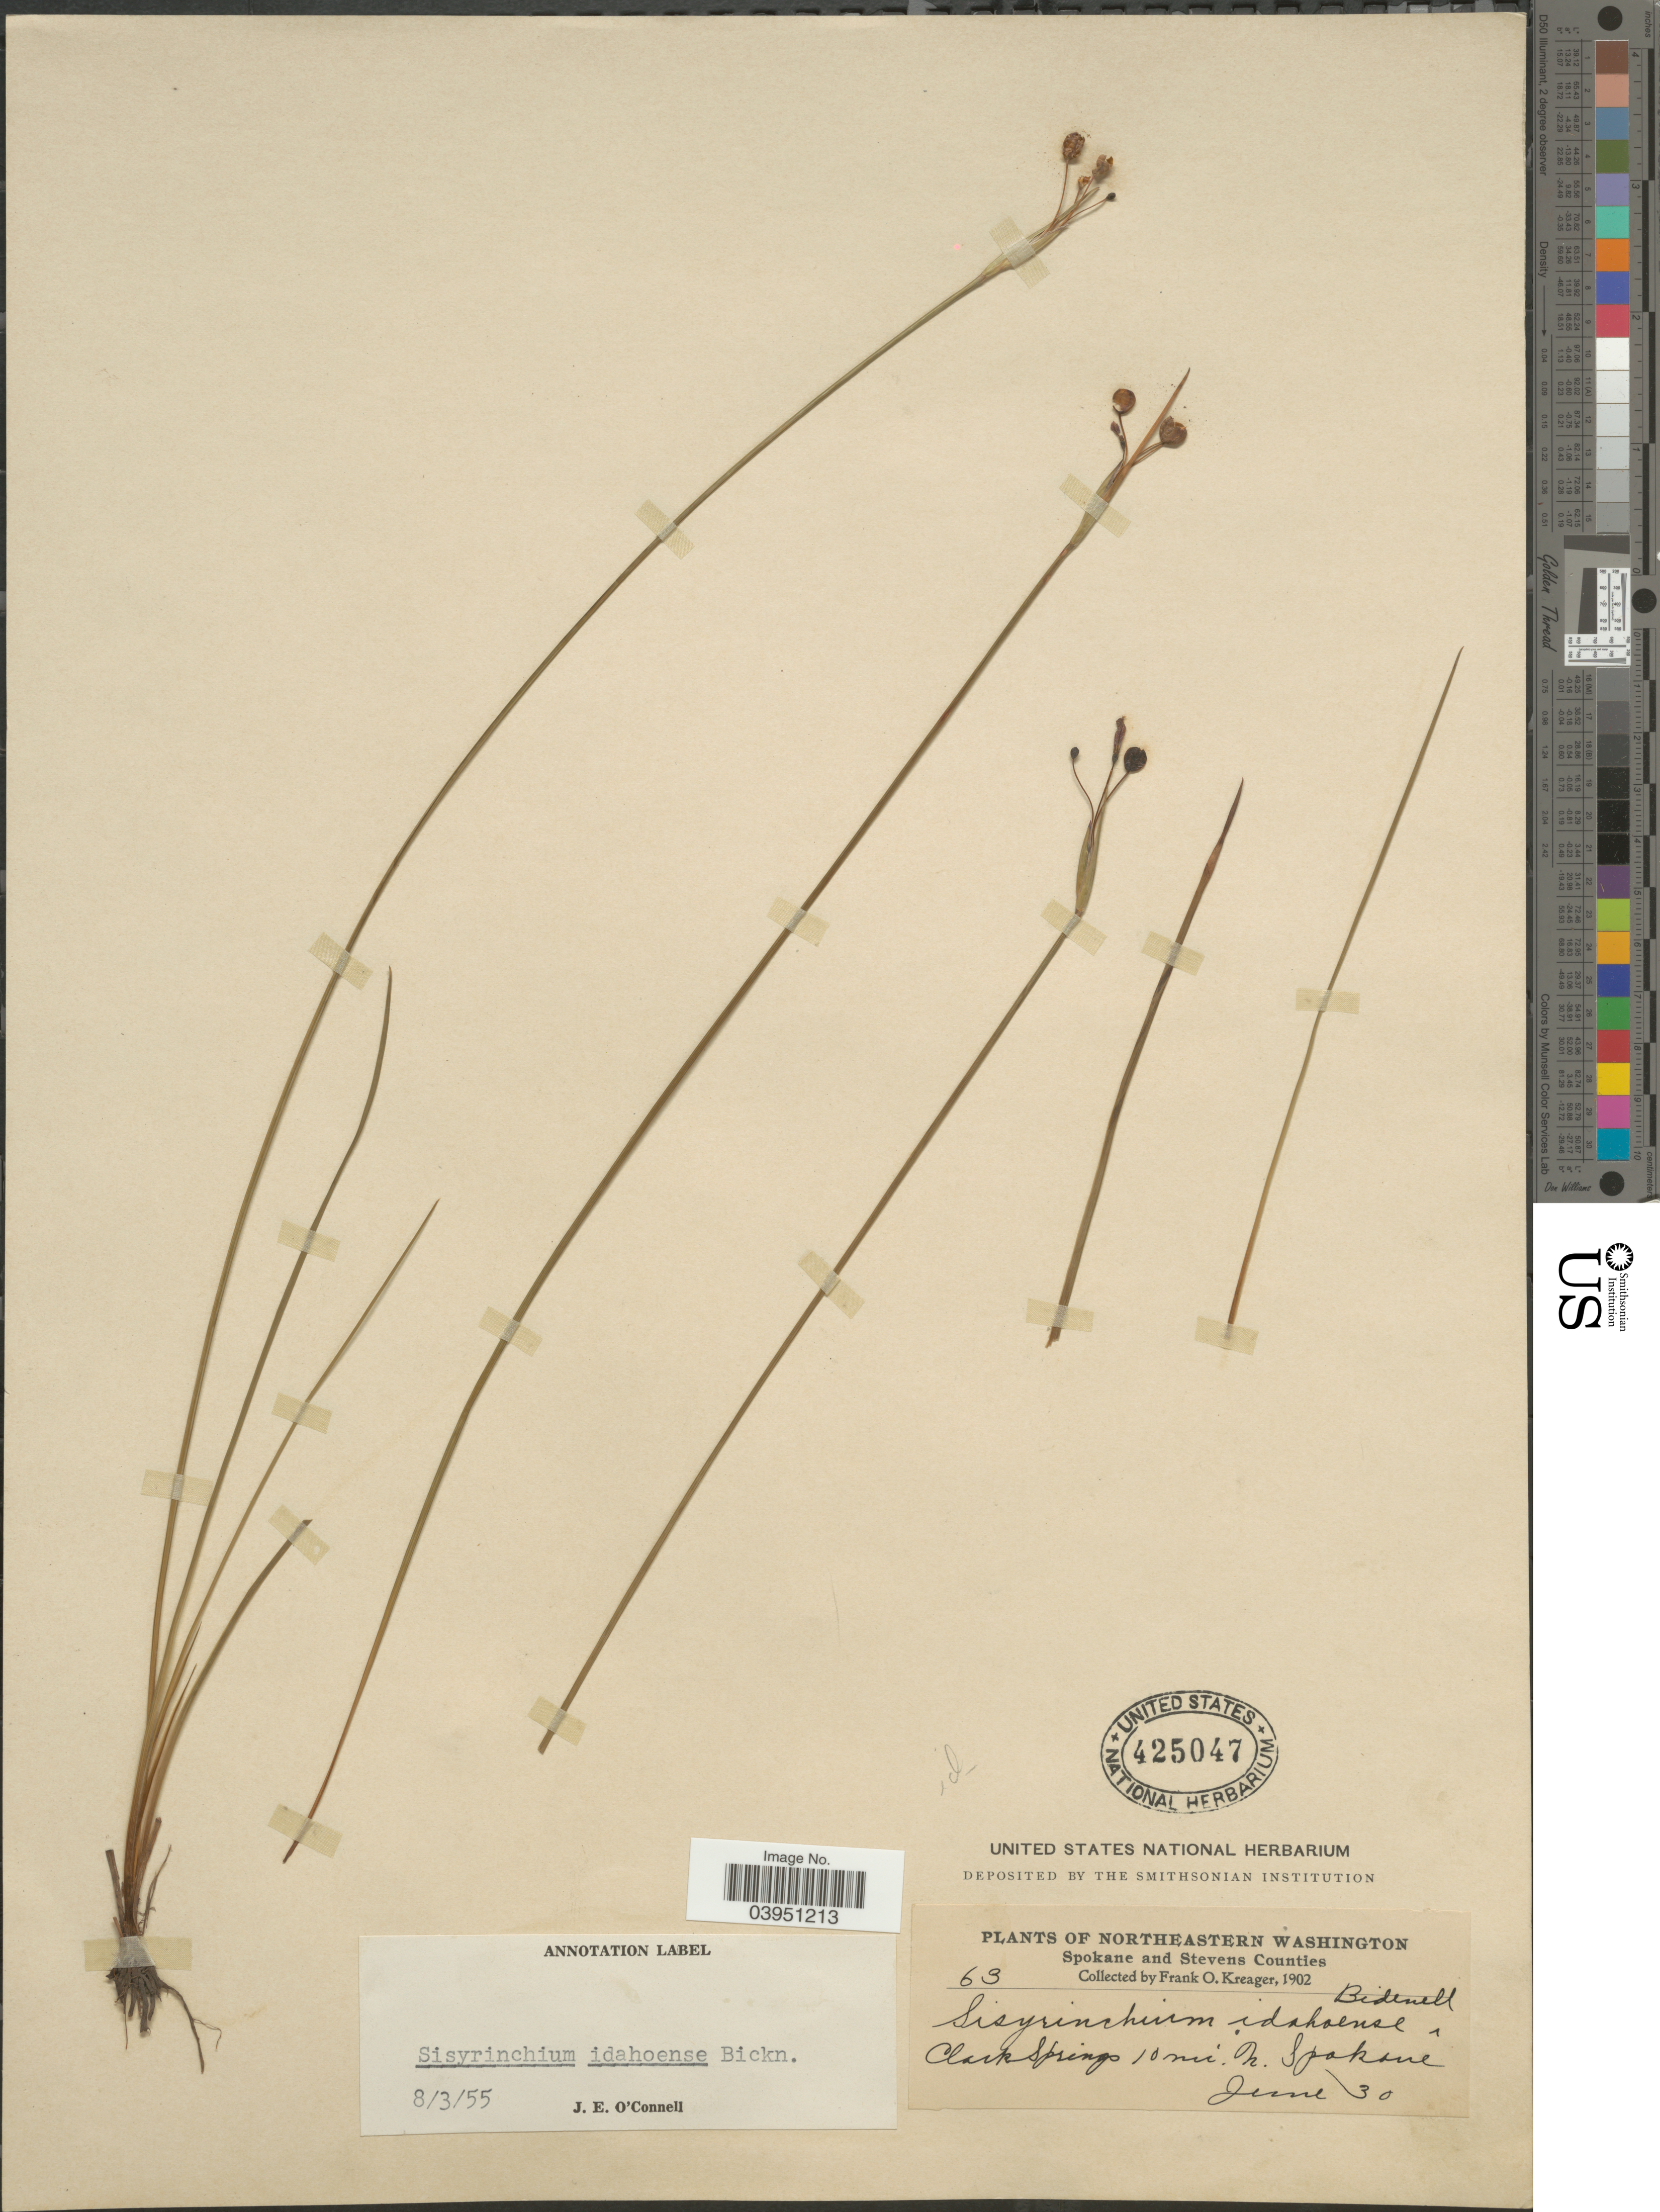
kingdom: Plantae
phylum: Tracheophyta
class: Liliopsida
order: Asparagales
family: Iridaceae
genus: Sisyrinchium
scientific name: Sisyrinchium idahoense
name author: E.P. Bicknell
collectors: F. Kreager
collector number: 63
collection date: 1902-06-30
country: United States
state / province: Washington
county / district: Spokane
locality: Northeastern Washington. Spokane County. Clark Springs 10 mi. n. Spokane.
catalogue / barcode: US 425047